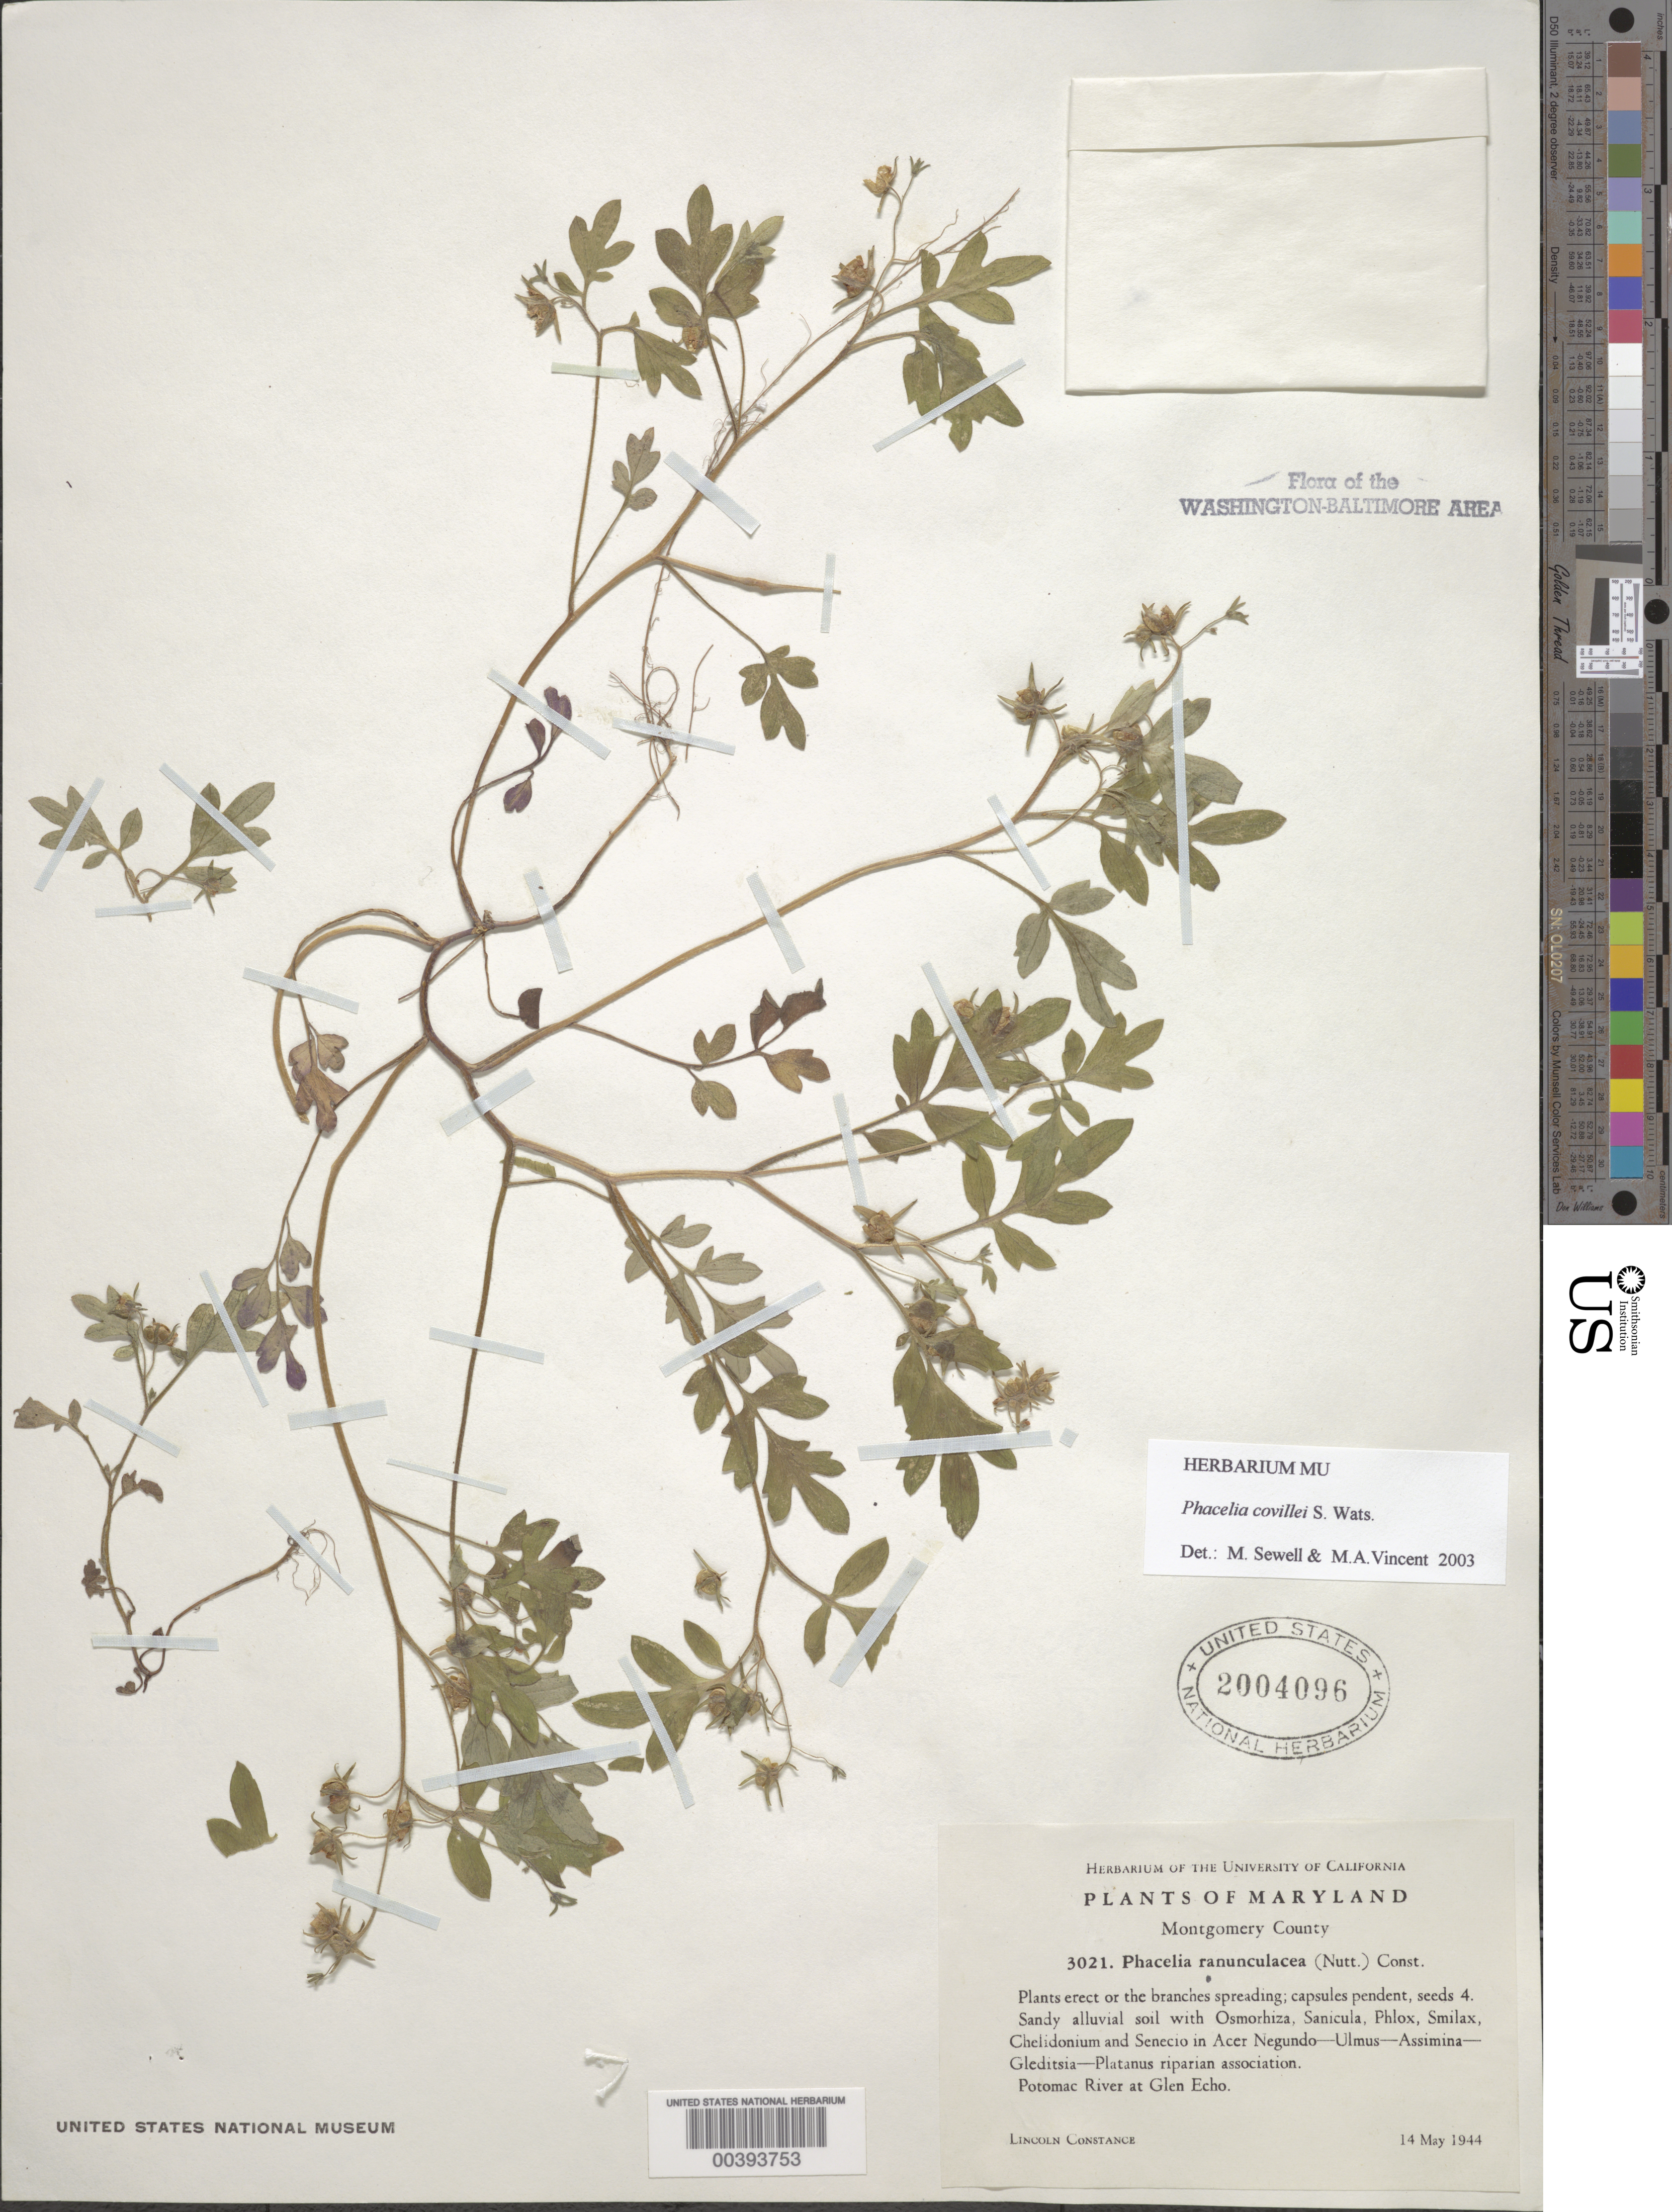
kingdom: Plantae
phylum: Tracheophyta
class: Magnoliopsida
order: Boraginales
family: Hydrophyllaceae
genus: Phacelia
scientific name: Phacelia ranunculacea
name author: (Nutt.) Constance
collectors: L. Constance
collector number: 3021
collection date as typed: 14 May 1944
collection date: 1944-05-14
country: United States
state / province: Maryland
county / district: Montgomery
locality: Potomac River at Glen Echo C. & O. Canal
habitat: Sandy alluvial soil; Acer negundo-Ulmus-Asimina. Riparian assn.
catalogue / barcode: US 2004096